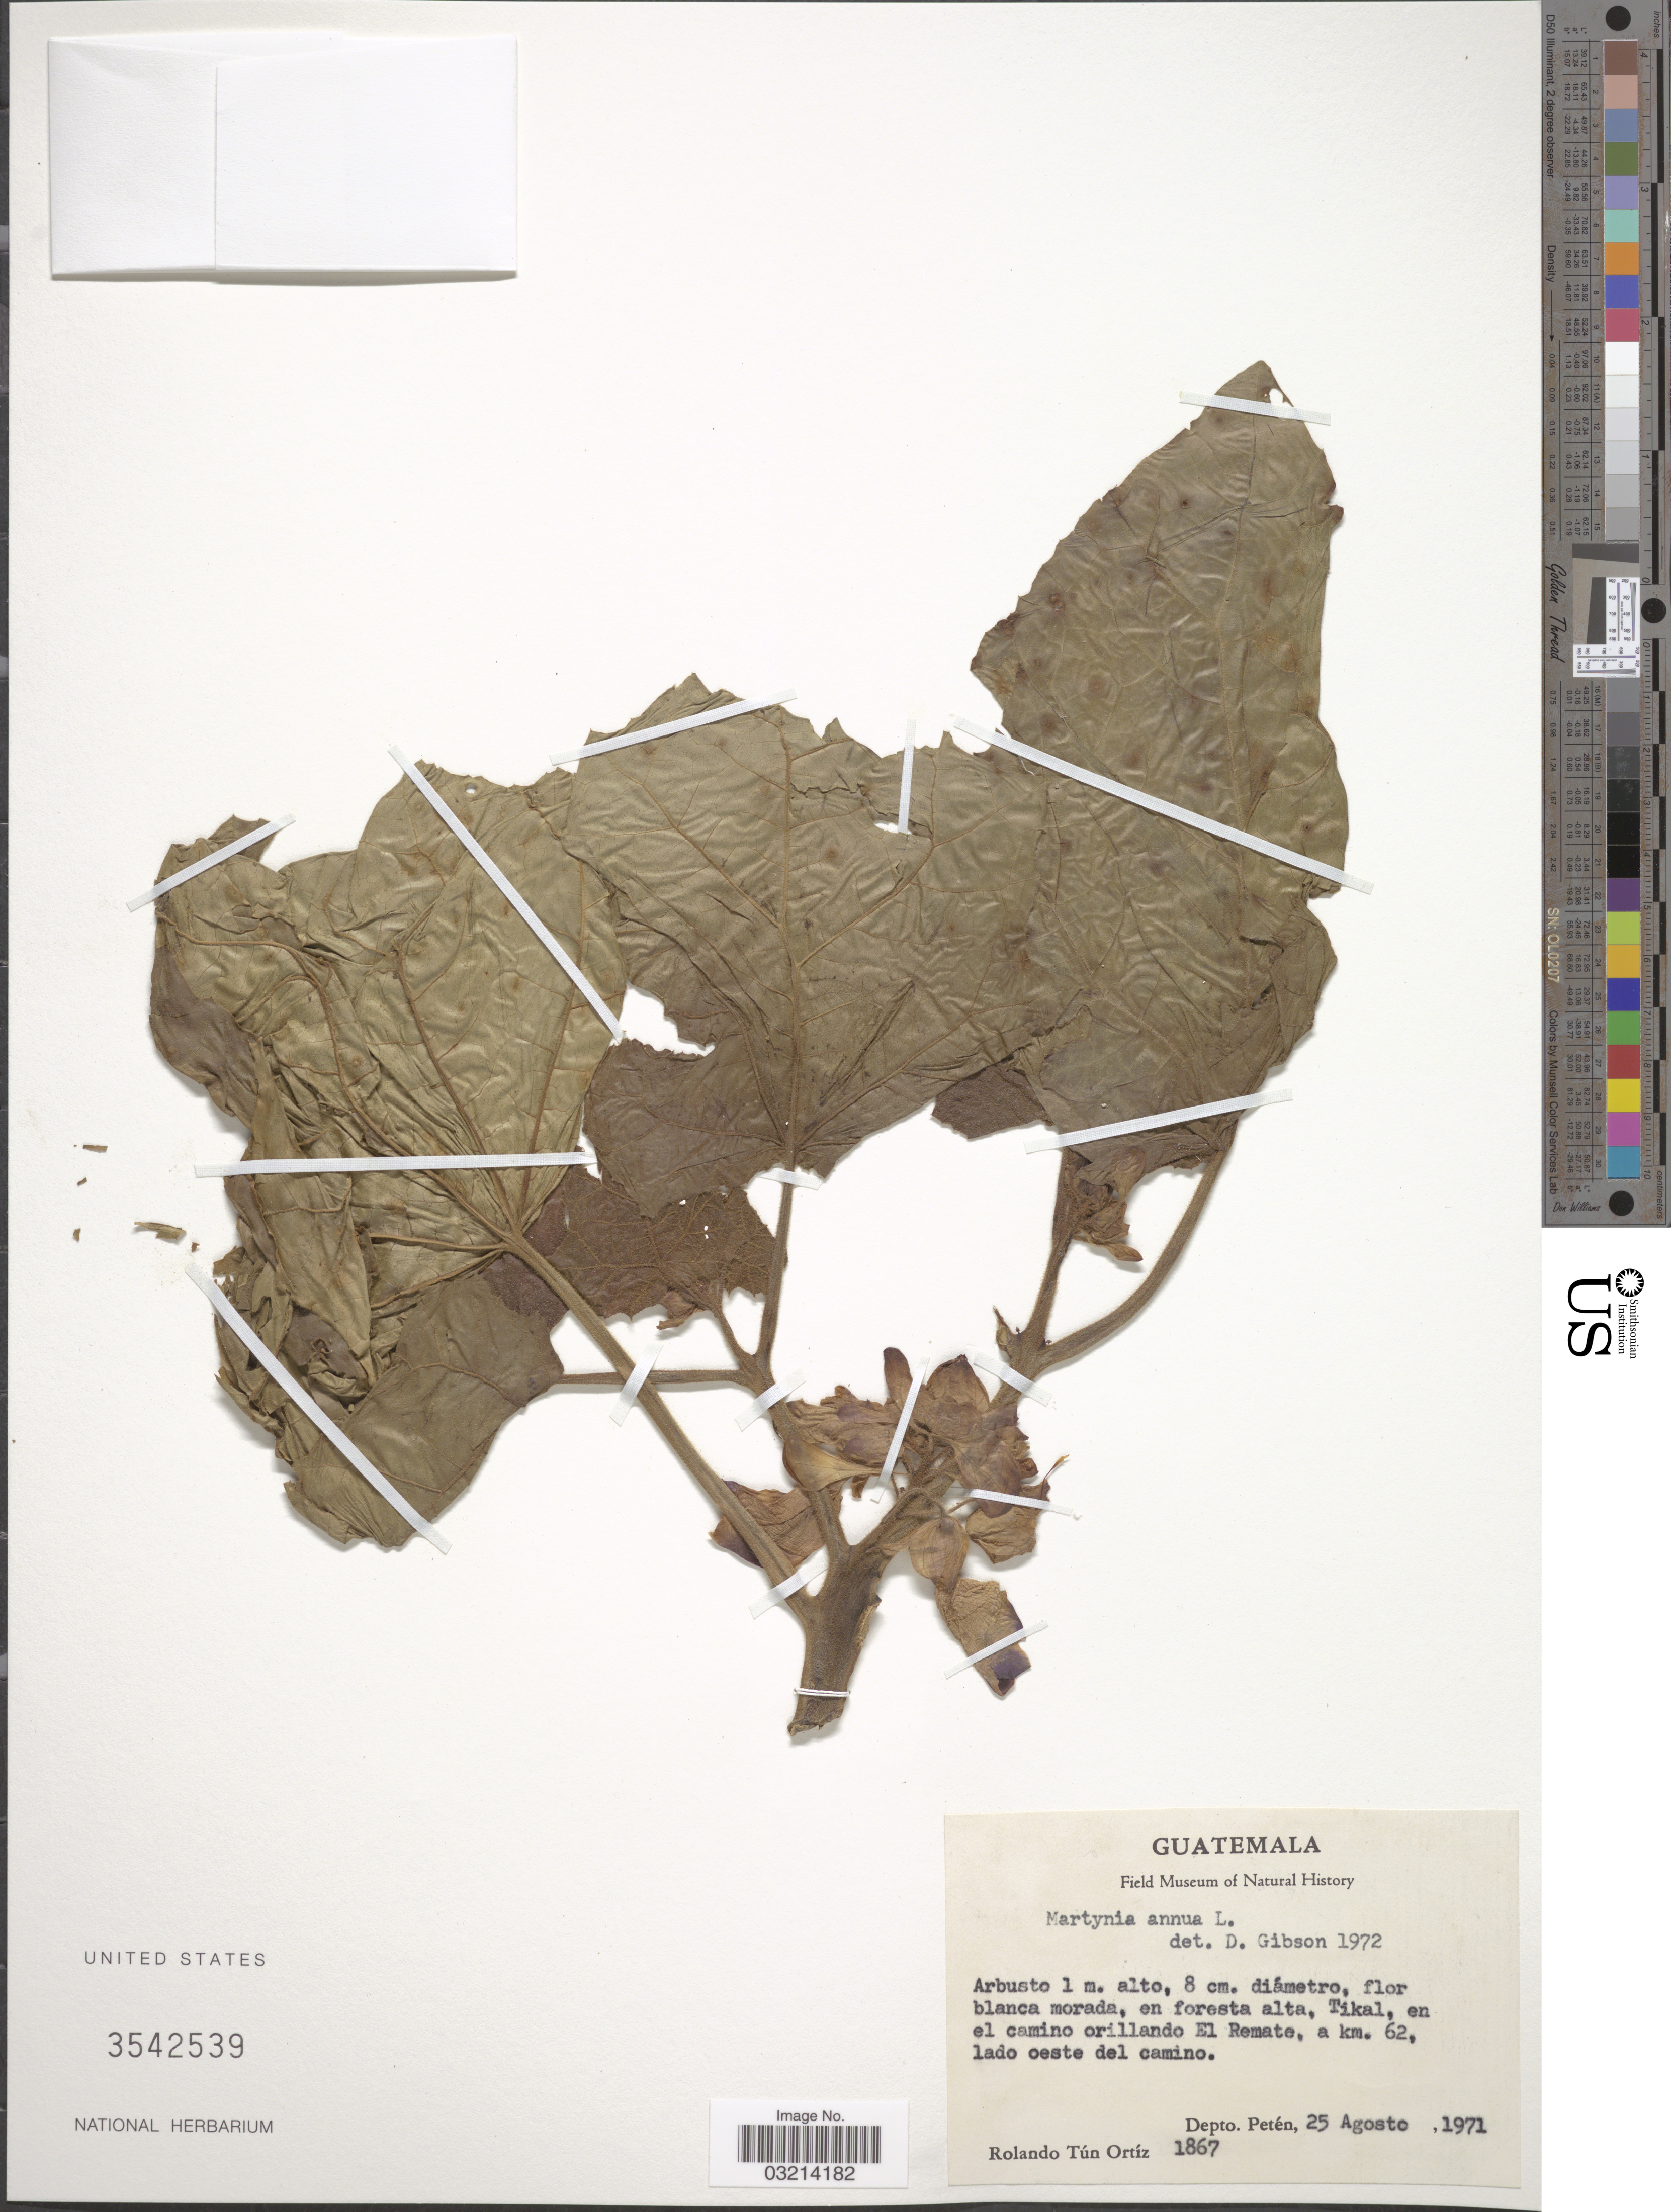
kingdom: Plantae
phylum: Tracheophyta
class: Magnoliopsida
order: Lamiales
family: Martyniaceae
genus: Martynia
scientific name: Martynia annua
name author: L.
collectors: R. T. Ortíz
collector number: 1867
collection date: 1971-08-25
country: Guatemala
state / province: El Petén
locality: Tikal, en el camino orillando El Remate, a km. 62, lado oeste del camino. Depto. Petén.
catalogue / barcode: US 3542539